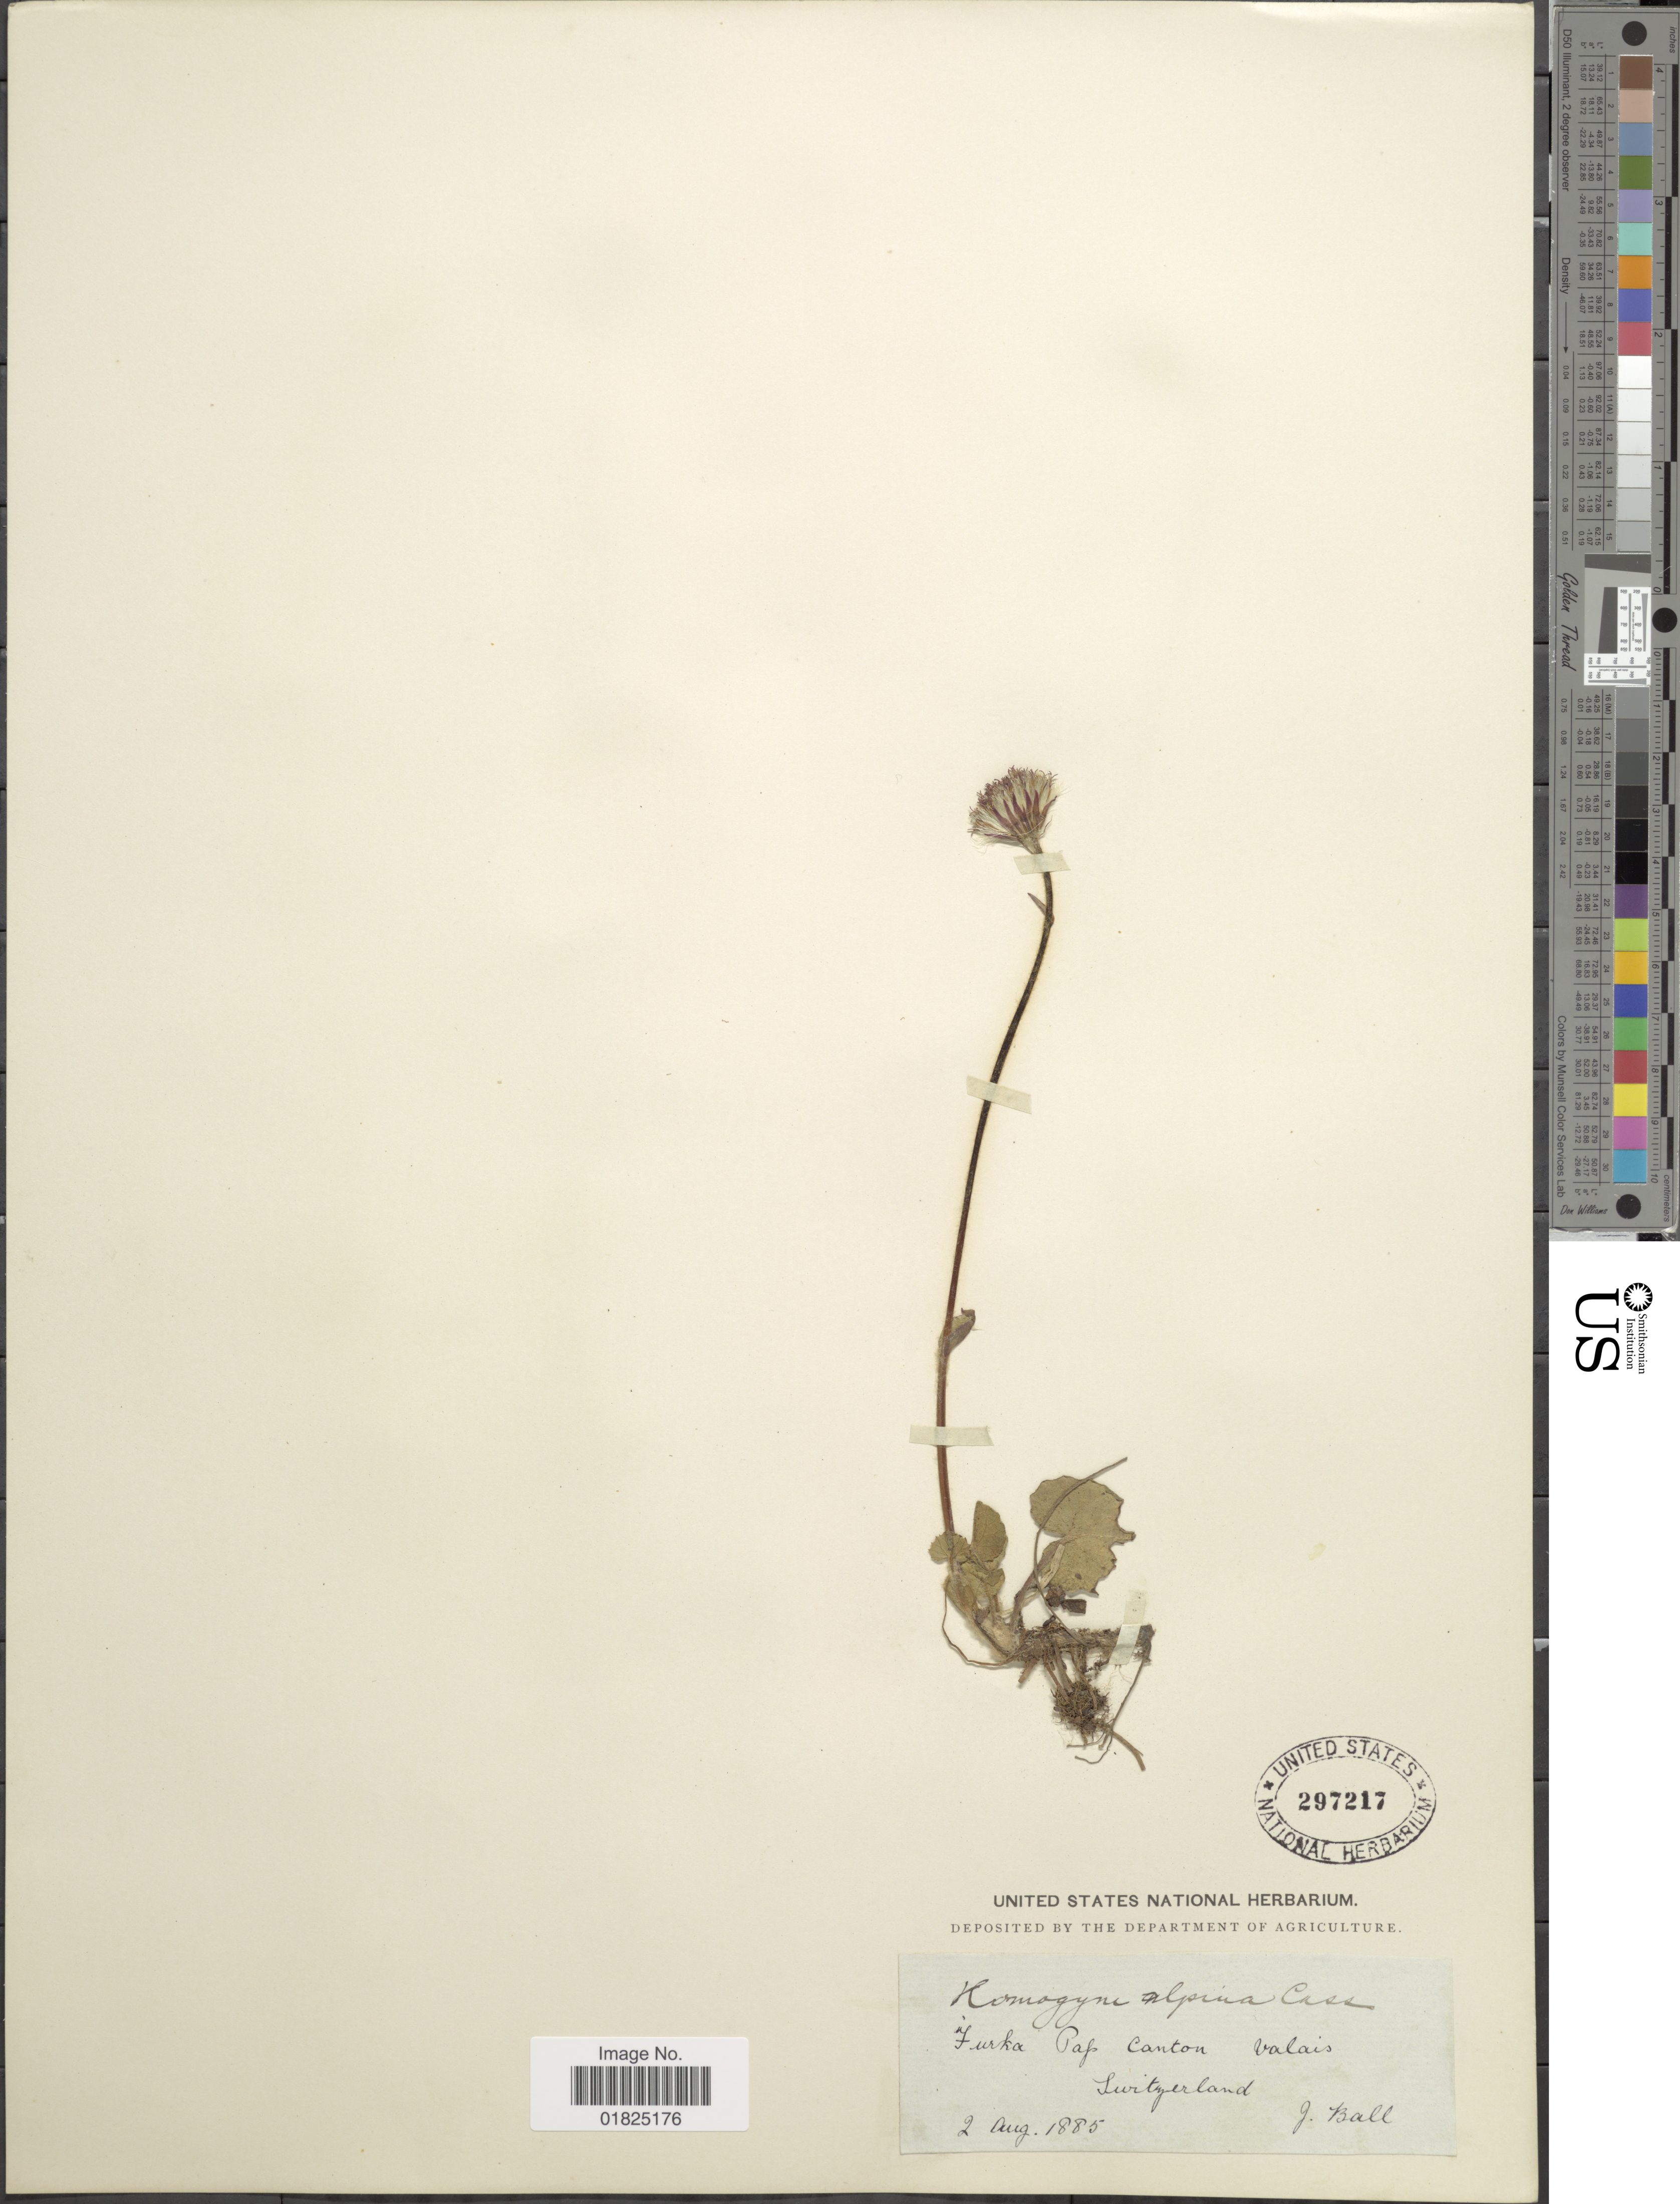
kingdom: Plantae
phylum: Tracheophyta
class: Magnoliopsida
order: Asterales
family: Asteraceae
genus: Homogyne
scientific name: Homogyne alpina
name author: (L.) Cass.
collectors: J. Ball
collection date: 1885-08-02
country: Switzerland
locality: Furka Pap Canton valais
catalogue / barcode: US 297217